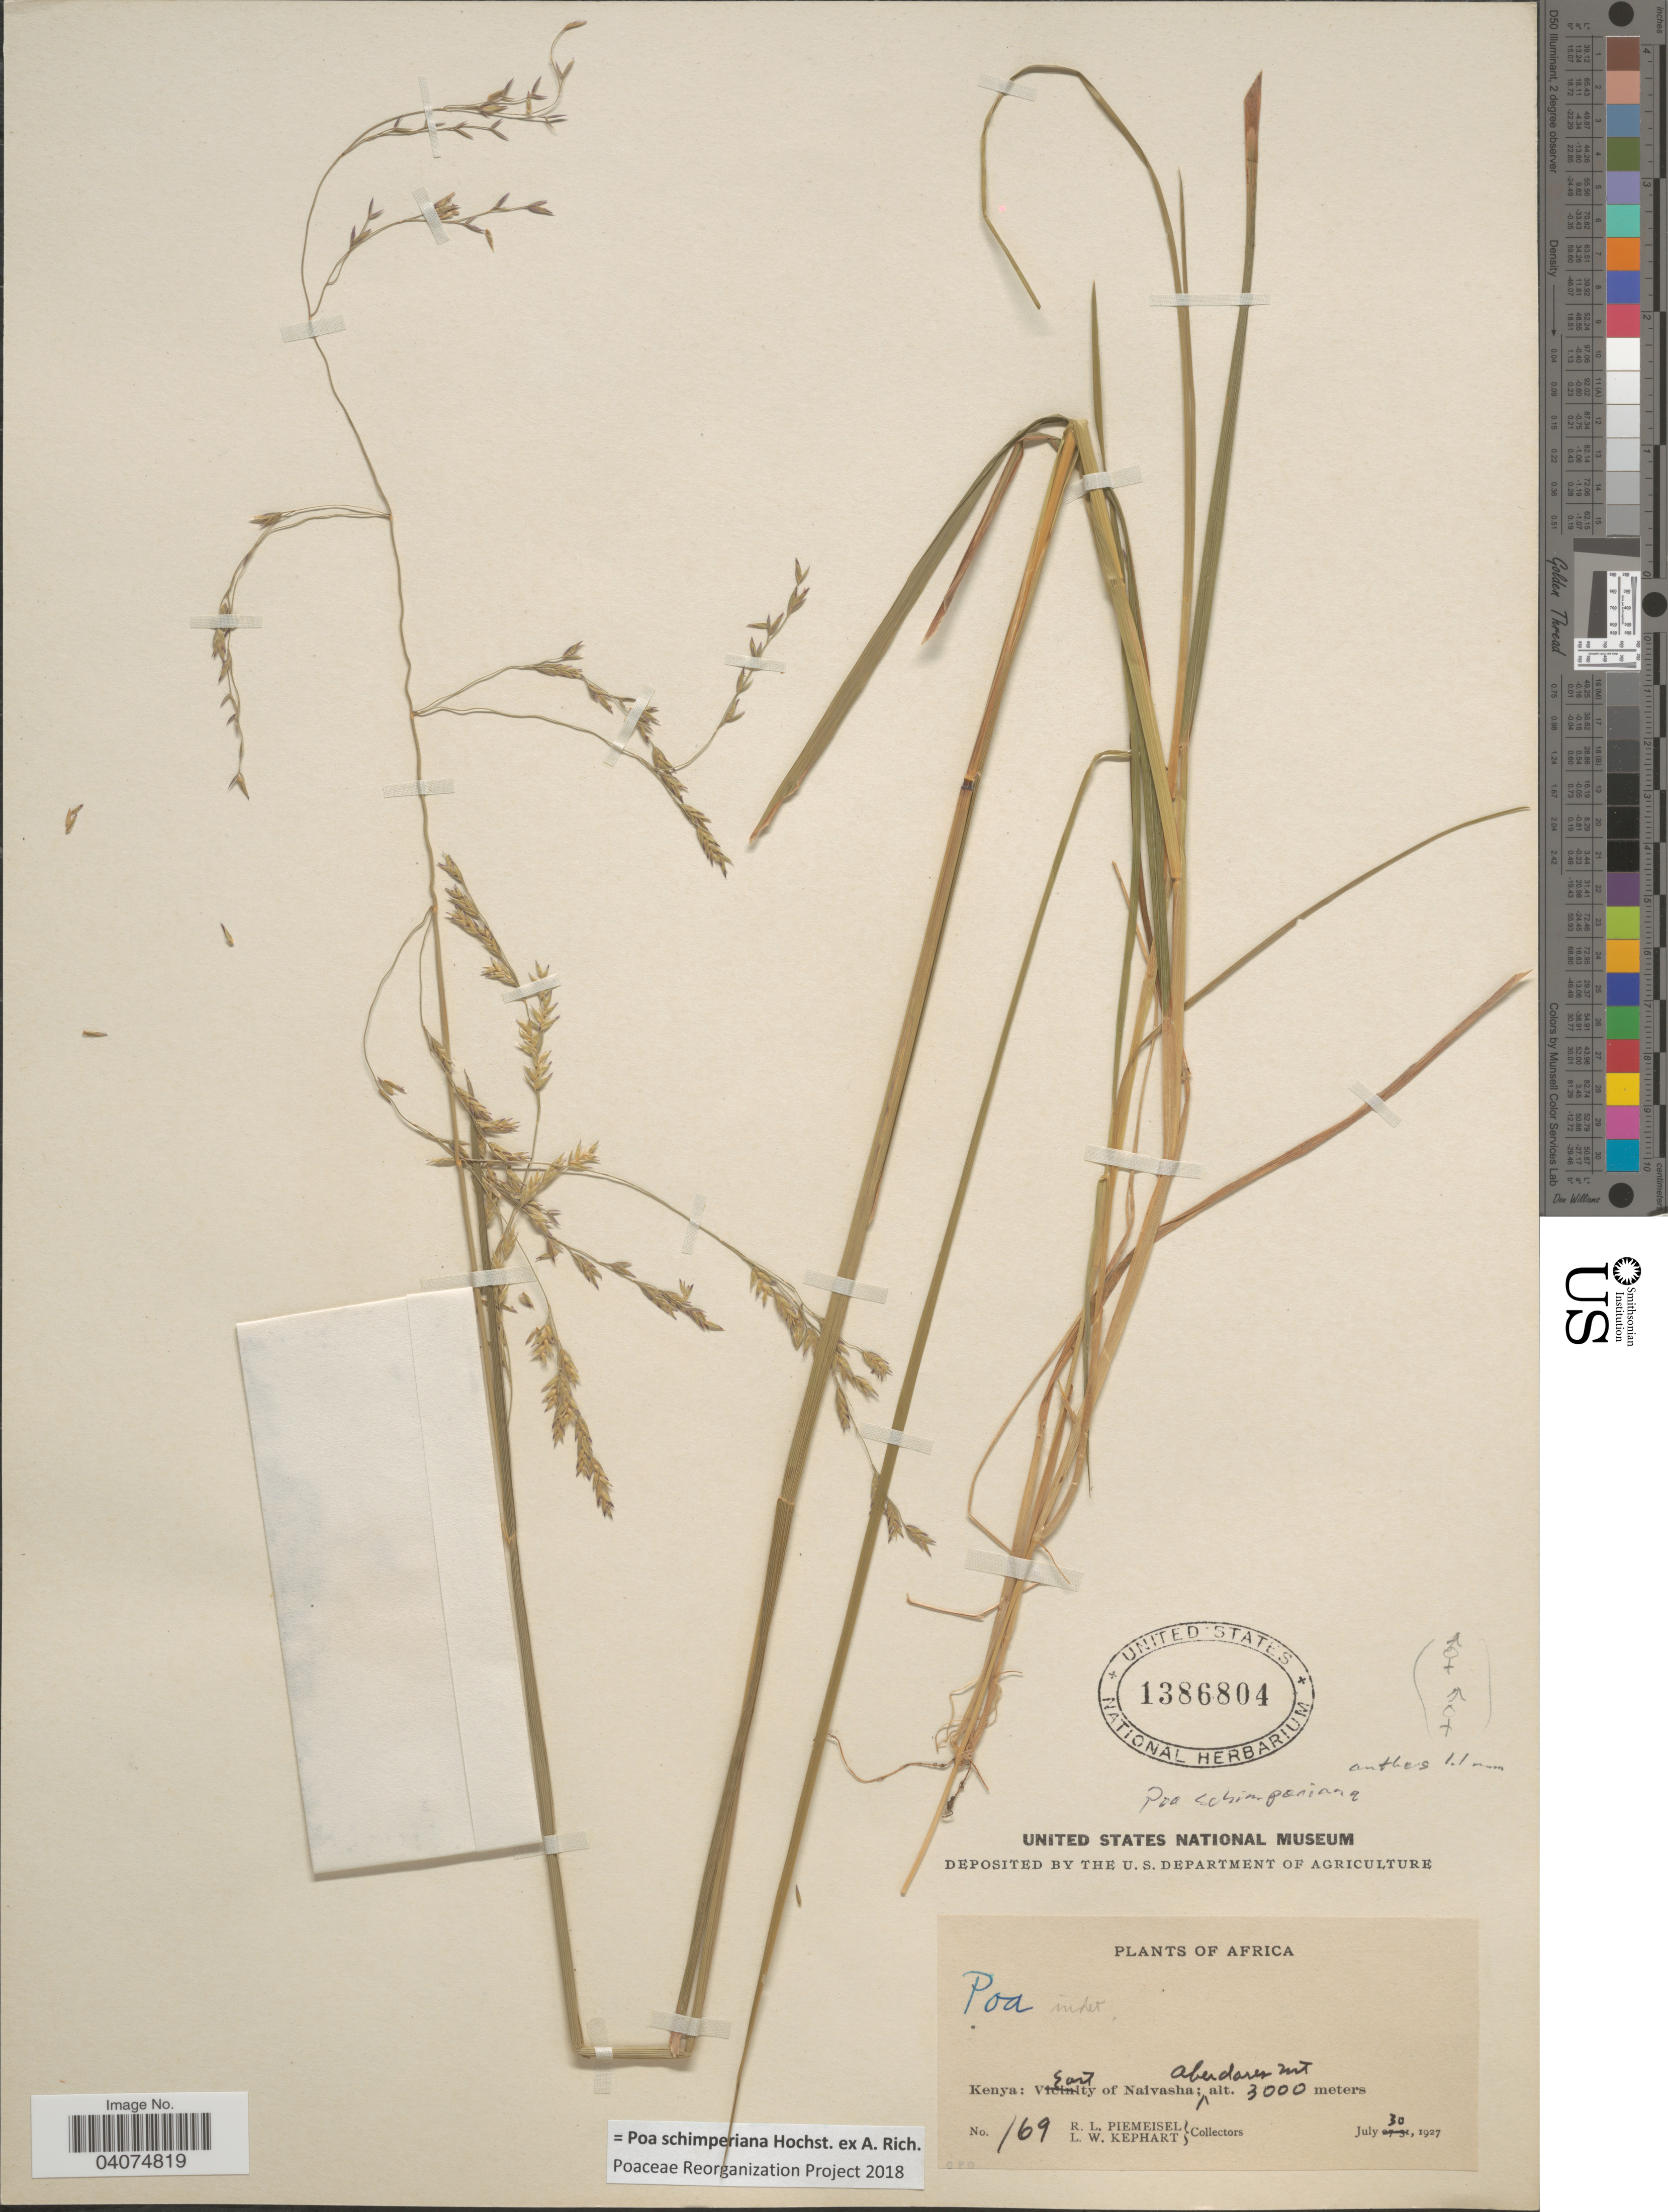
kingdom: Plantae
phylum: Tracheophyta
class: Liliopsida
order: Poales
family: Poaceae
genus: Poa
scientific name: Poa schimperiana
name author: Hochst. ex A. Rich.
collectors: R. L. Piemeisel & L. W. Kephart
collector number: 169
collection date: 1927-07-30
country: Kenya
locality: East of Naivasha. Aberdares Mt.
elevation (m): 3000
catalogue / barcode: US 1386804